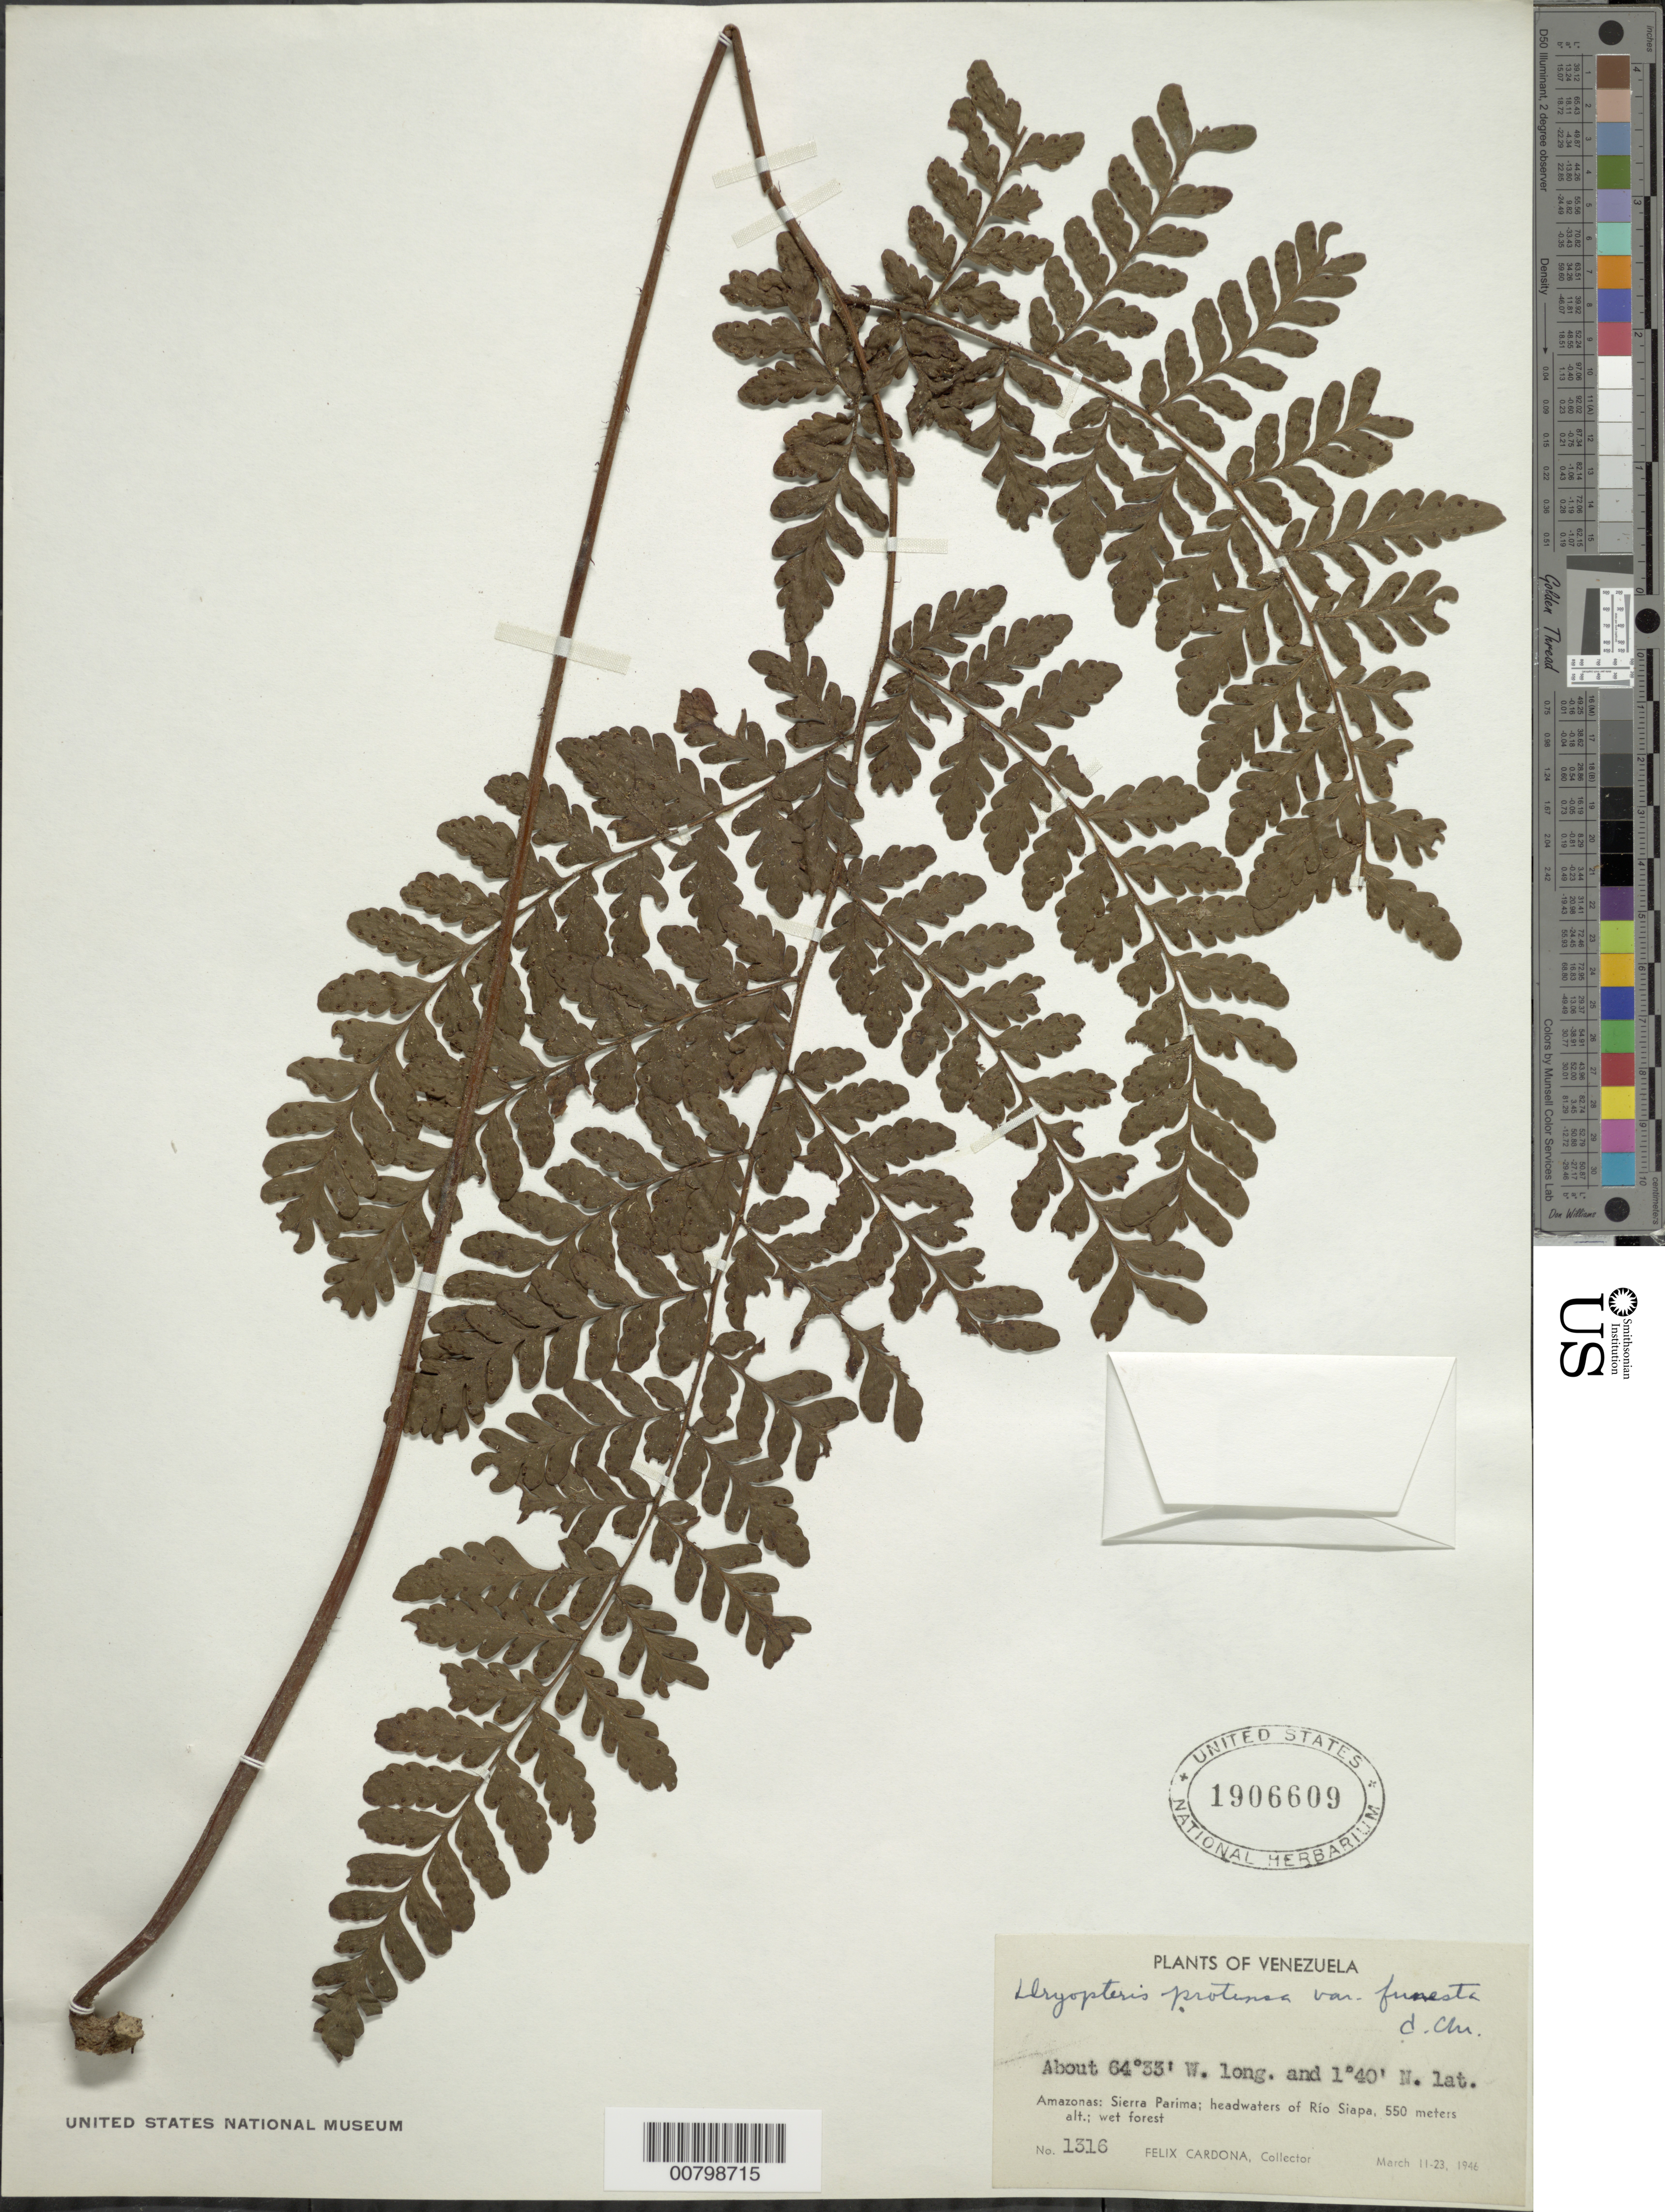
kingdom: Plantae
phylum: Tracheophyta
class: Polypodiopsida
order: Polypodiales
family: Tectariaceae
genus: Triplophyllum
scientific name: Triplophyllum funestum var. funestum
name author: (Kunze) Holttum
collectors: F. Cardona Puig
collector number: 1316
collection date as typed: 11-Mar-46 to 23-Mar-46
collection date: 1946-03-11/1946-03-23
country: Venezuela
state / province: Amazonas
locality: Sierra Parima, headwaters of Río Siapa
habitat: Wet forest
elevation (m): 550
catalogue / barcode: US 1906609